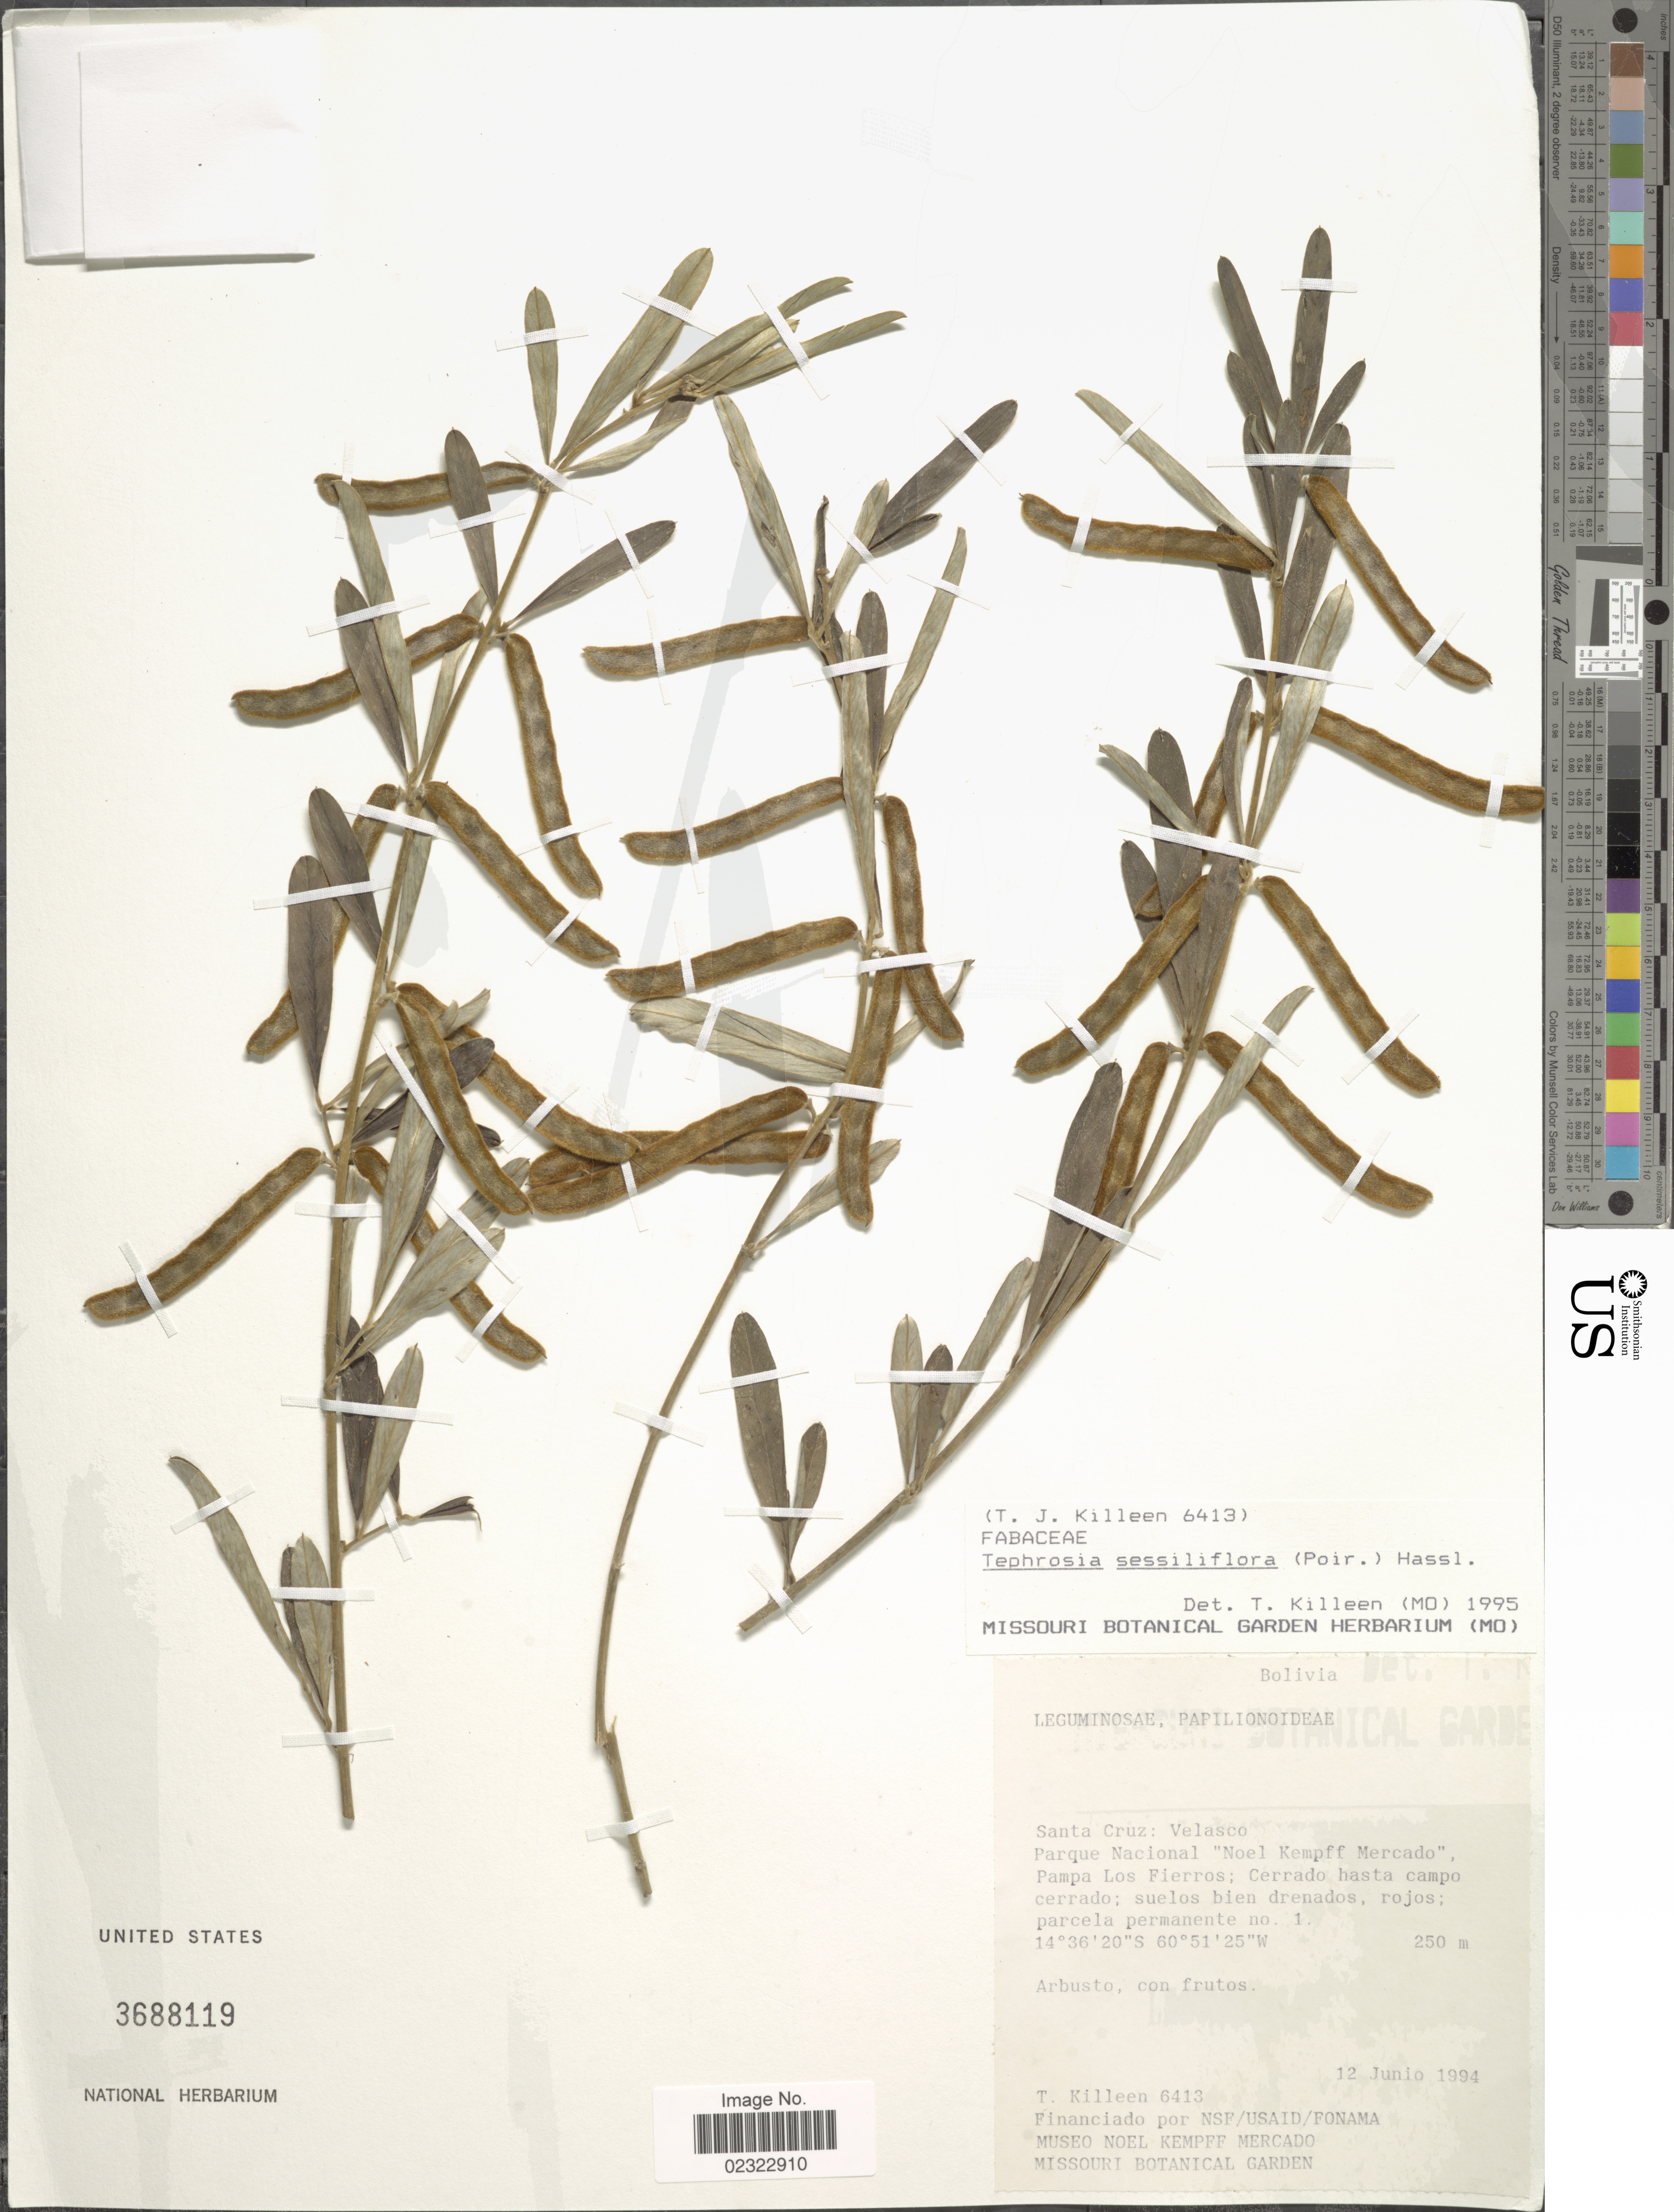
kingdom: Plantae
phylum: Tracheophyta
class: Magnoliopsida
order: Fabales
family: Fabaceae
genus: Tephrosia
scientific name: Tephrosia sessiliflora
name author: (Poir.) Hassl.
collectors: T. J. Killeen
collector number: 6413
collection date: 1994-06-12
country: Bolivia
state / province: Santa Cruz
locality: Santa Cruz: Velasco, Parque Nacional "Noel Kempff Mercado" Pampa Los Fierros: Cerrado hasta campo cerrado, suelos bien drenados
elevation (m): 250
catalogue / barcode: US 3688119